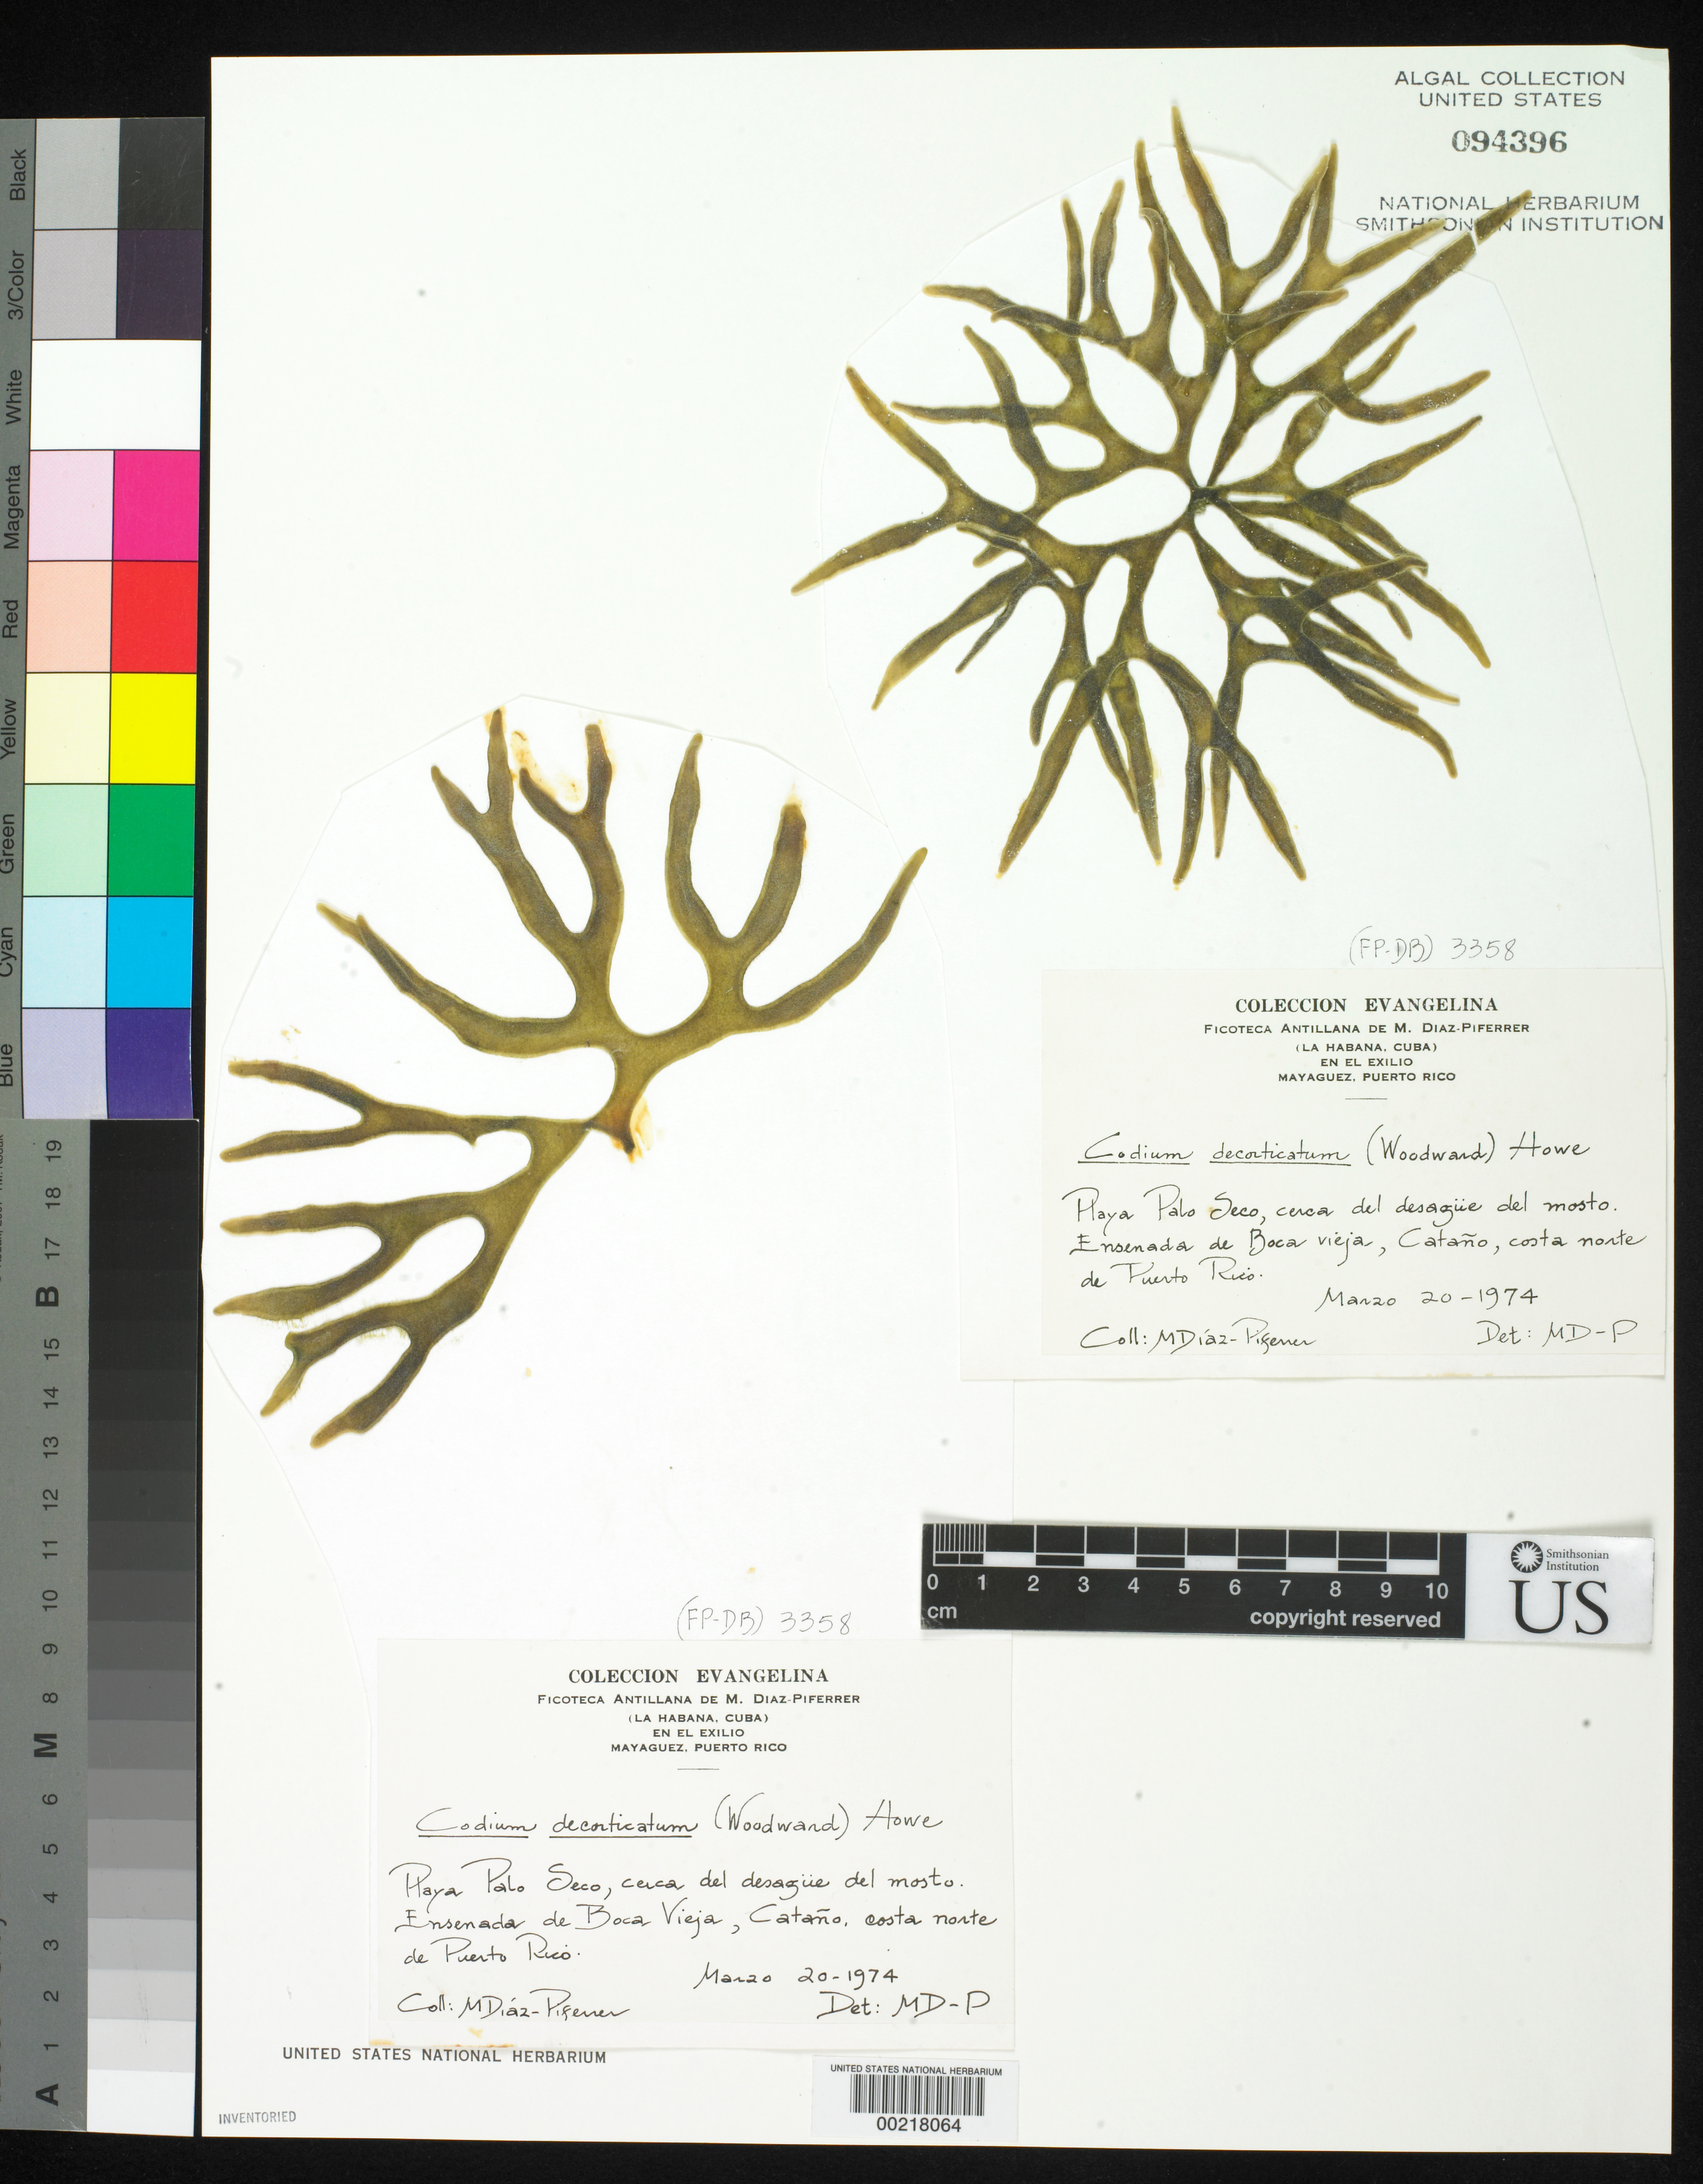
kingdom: Plantae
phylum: Chlorophyta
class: Ulvophyceae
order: Bryopsidales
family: Codiaceae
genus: Codium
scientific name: Codium decorticatum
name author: (Woodw.) M. Howe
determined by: Diaz-Piferrer, M.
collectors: M. Diaz-Piferrer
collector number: (fp-db) 3358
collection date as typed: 20 Mar 1974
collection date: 1974-03-20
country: Puerto Rico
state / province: Catano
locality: Ensenada de boca vieja, playa palo seco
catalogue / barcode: US 94396